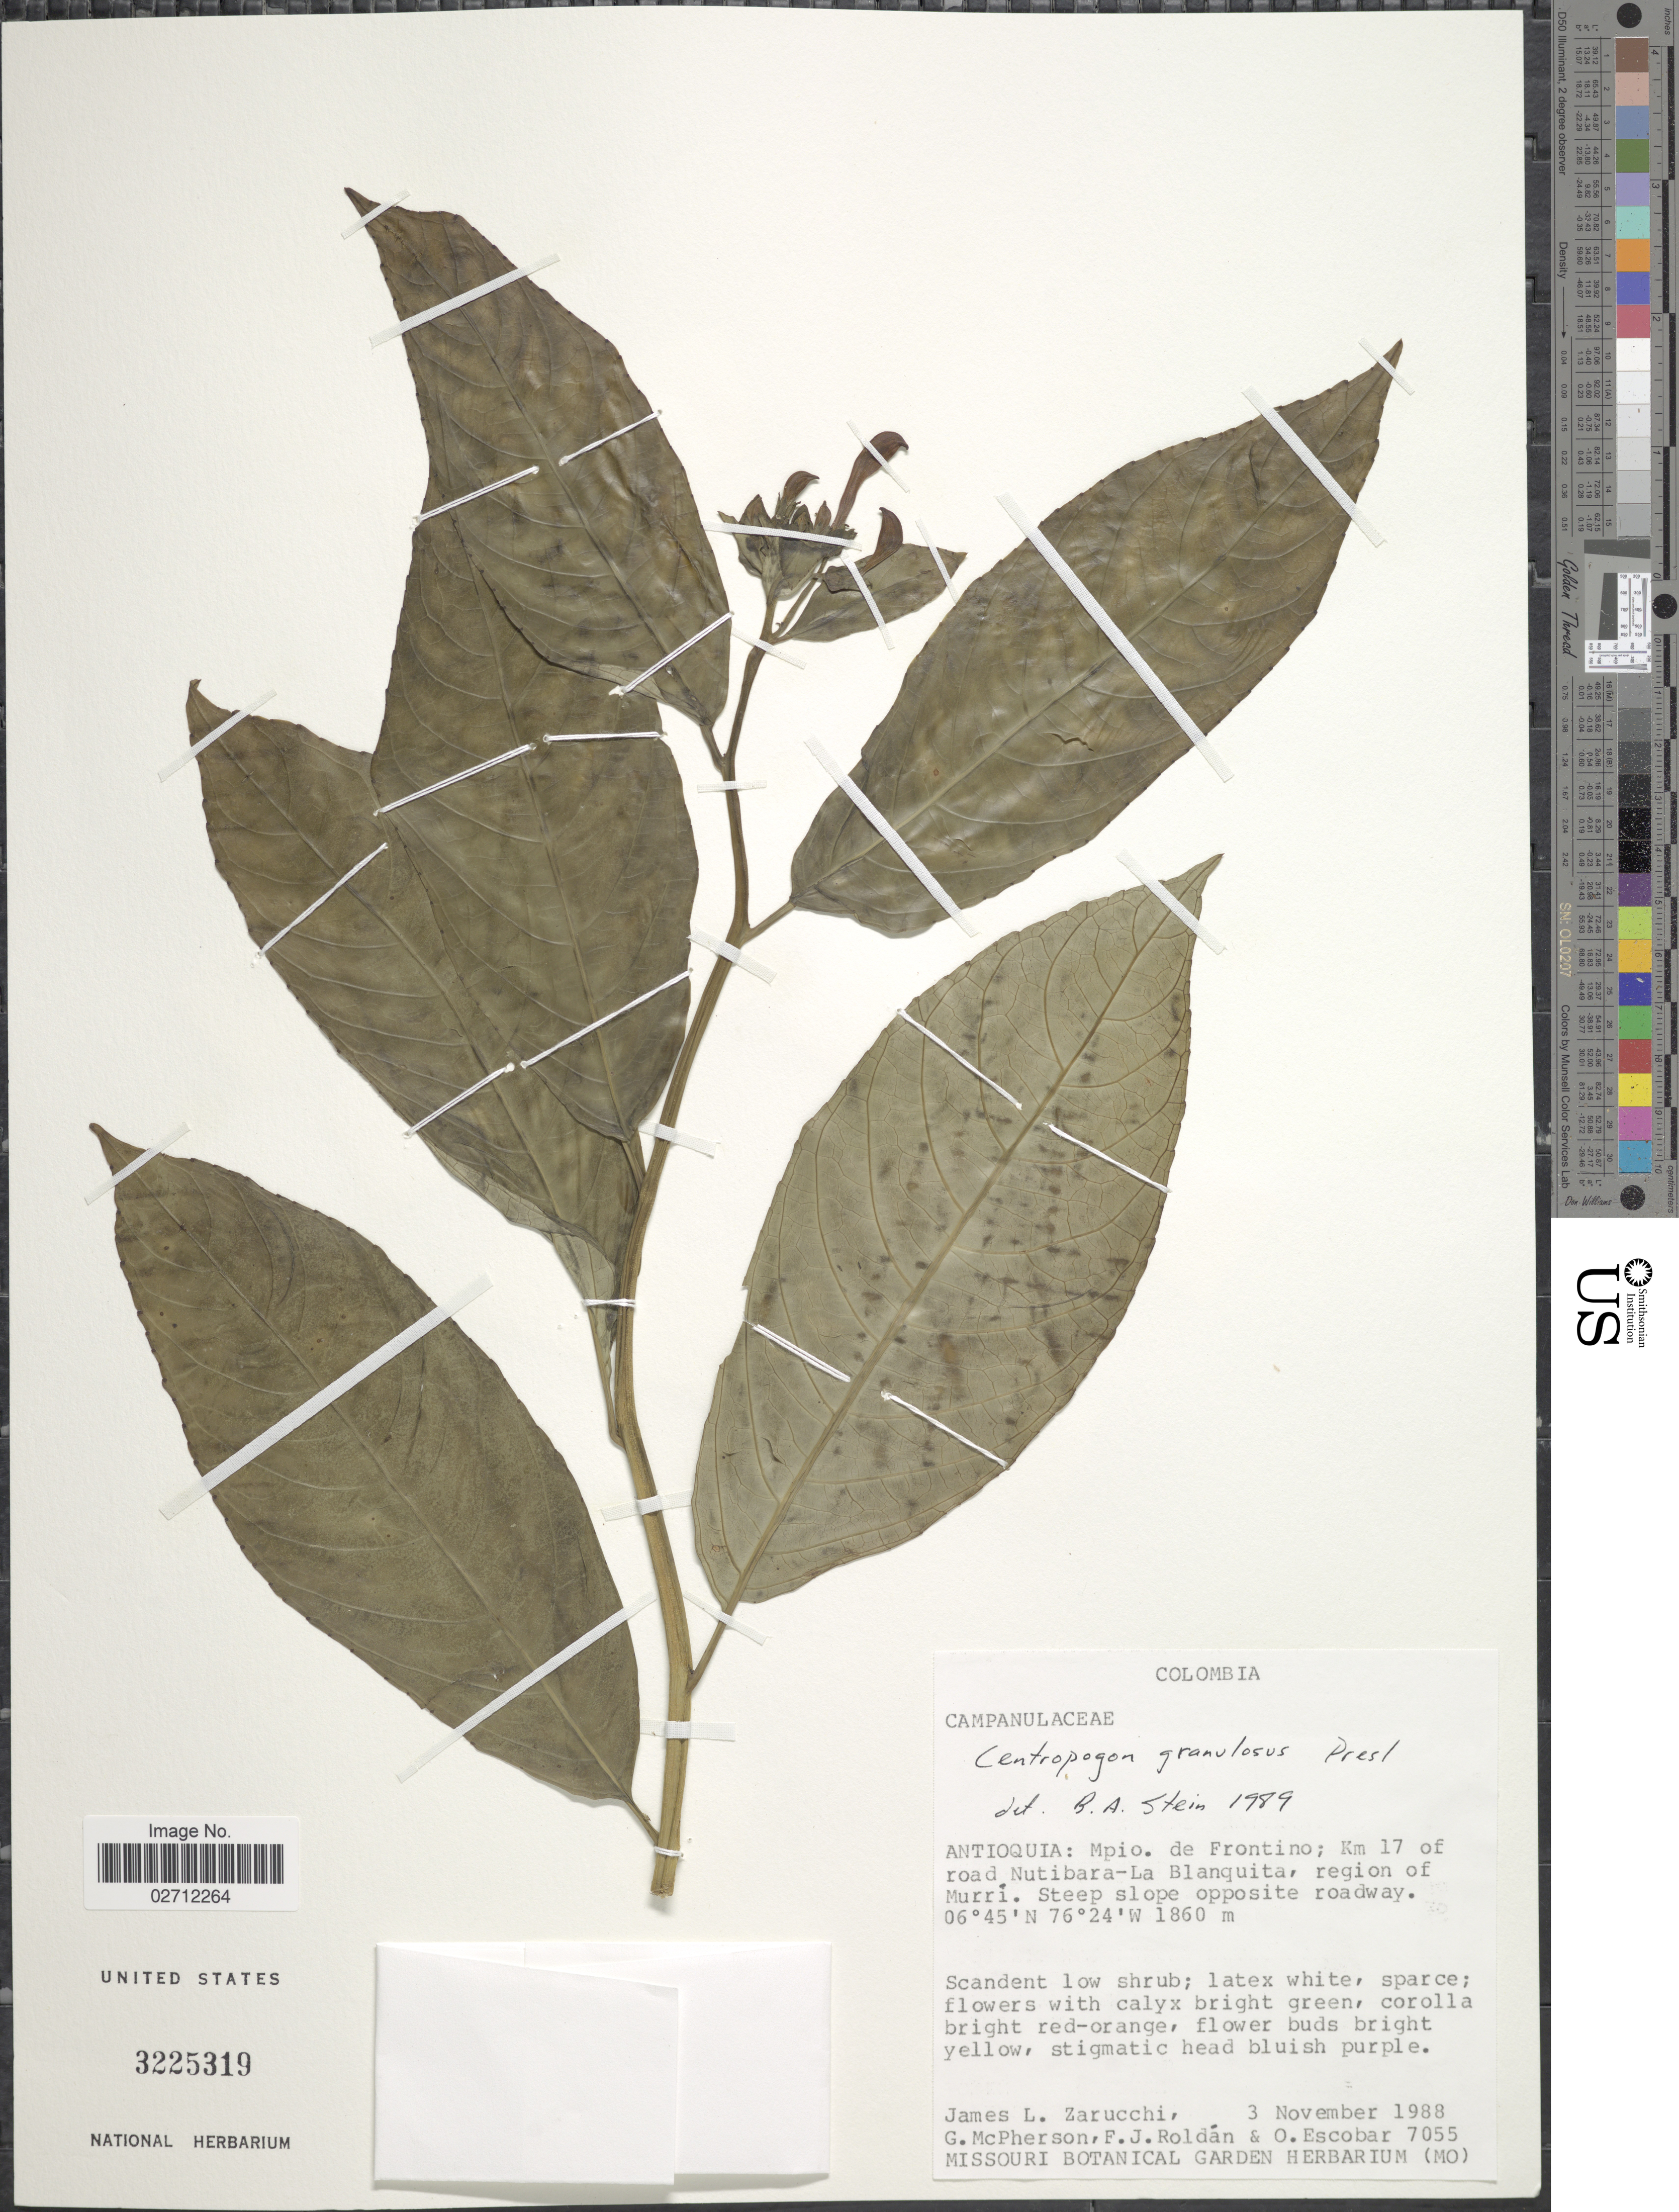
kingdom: Plantae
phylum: Tracheophyta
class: Magnoliopsida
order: Asterales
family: Campanulaceae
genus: Centropogon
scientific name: Centropogon granulosus subsp. granulosus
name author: C. Presl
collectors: J. L. Zarucchi, G. McPherson, F. J. Roldán & O. Escobar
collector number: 7055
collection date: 1988-11-03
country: Colombia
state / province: Antioquia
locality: Mpio. de Frontino; Km 17 of road to Nutibara-La Blanquita, region of Murri, steep slope opposite roadway.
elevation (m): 1860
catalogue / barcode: US 3225319